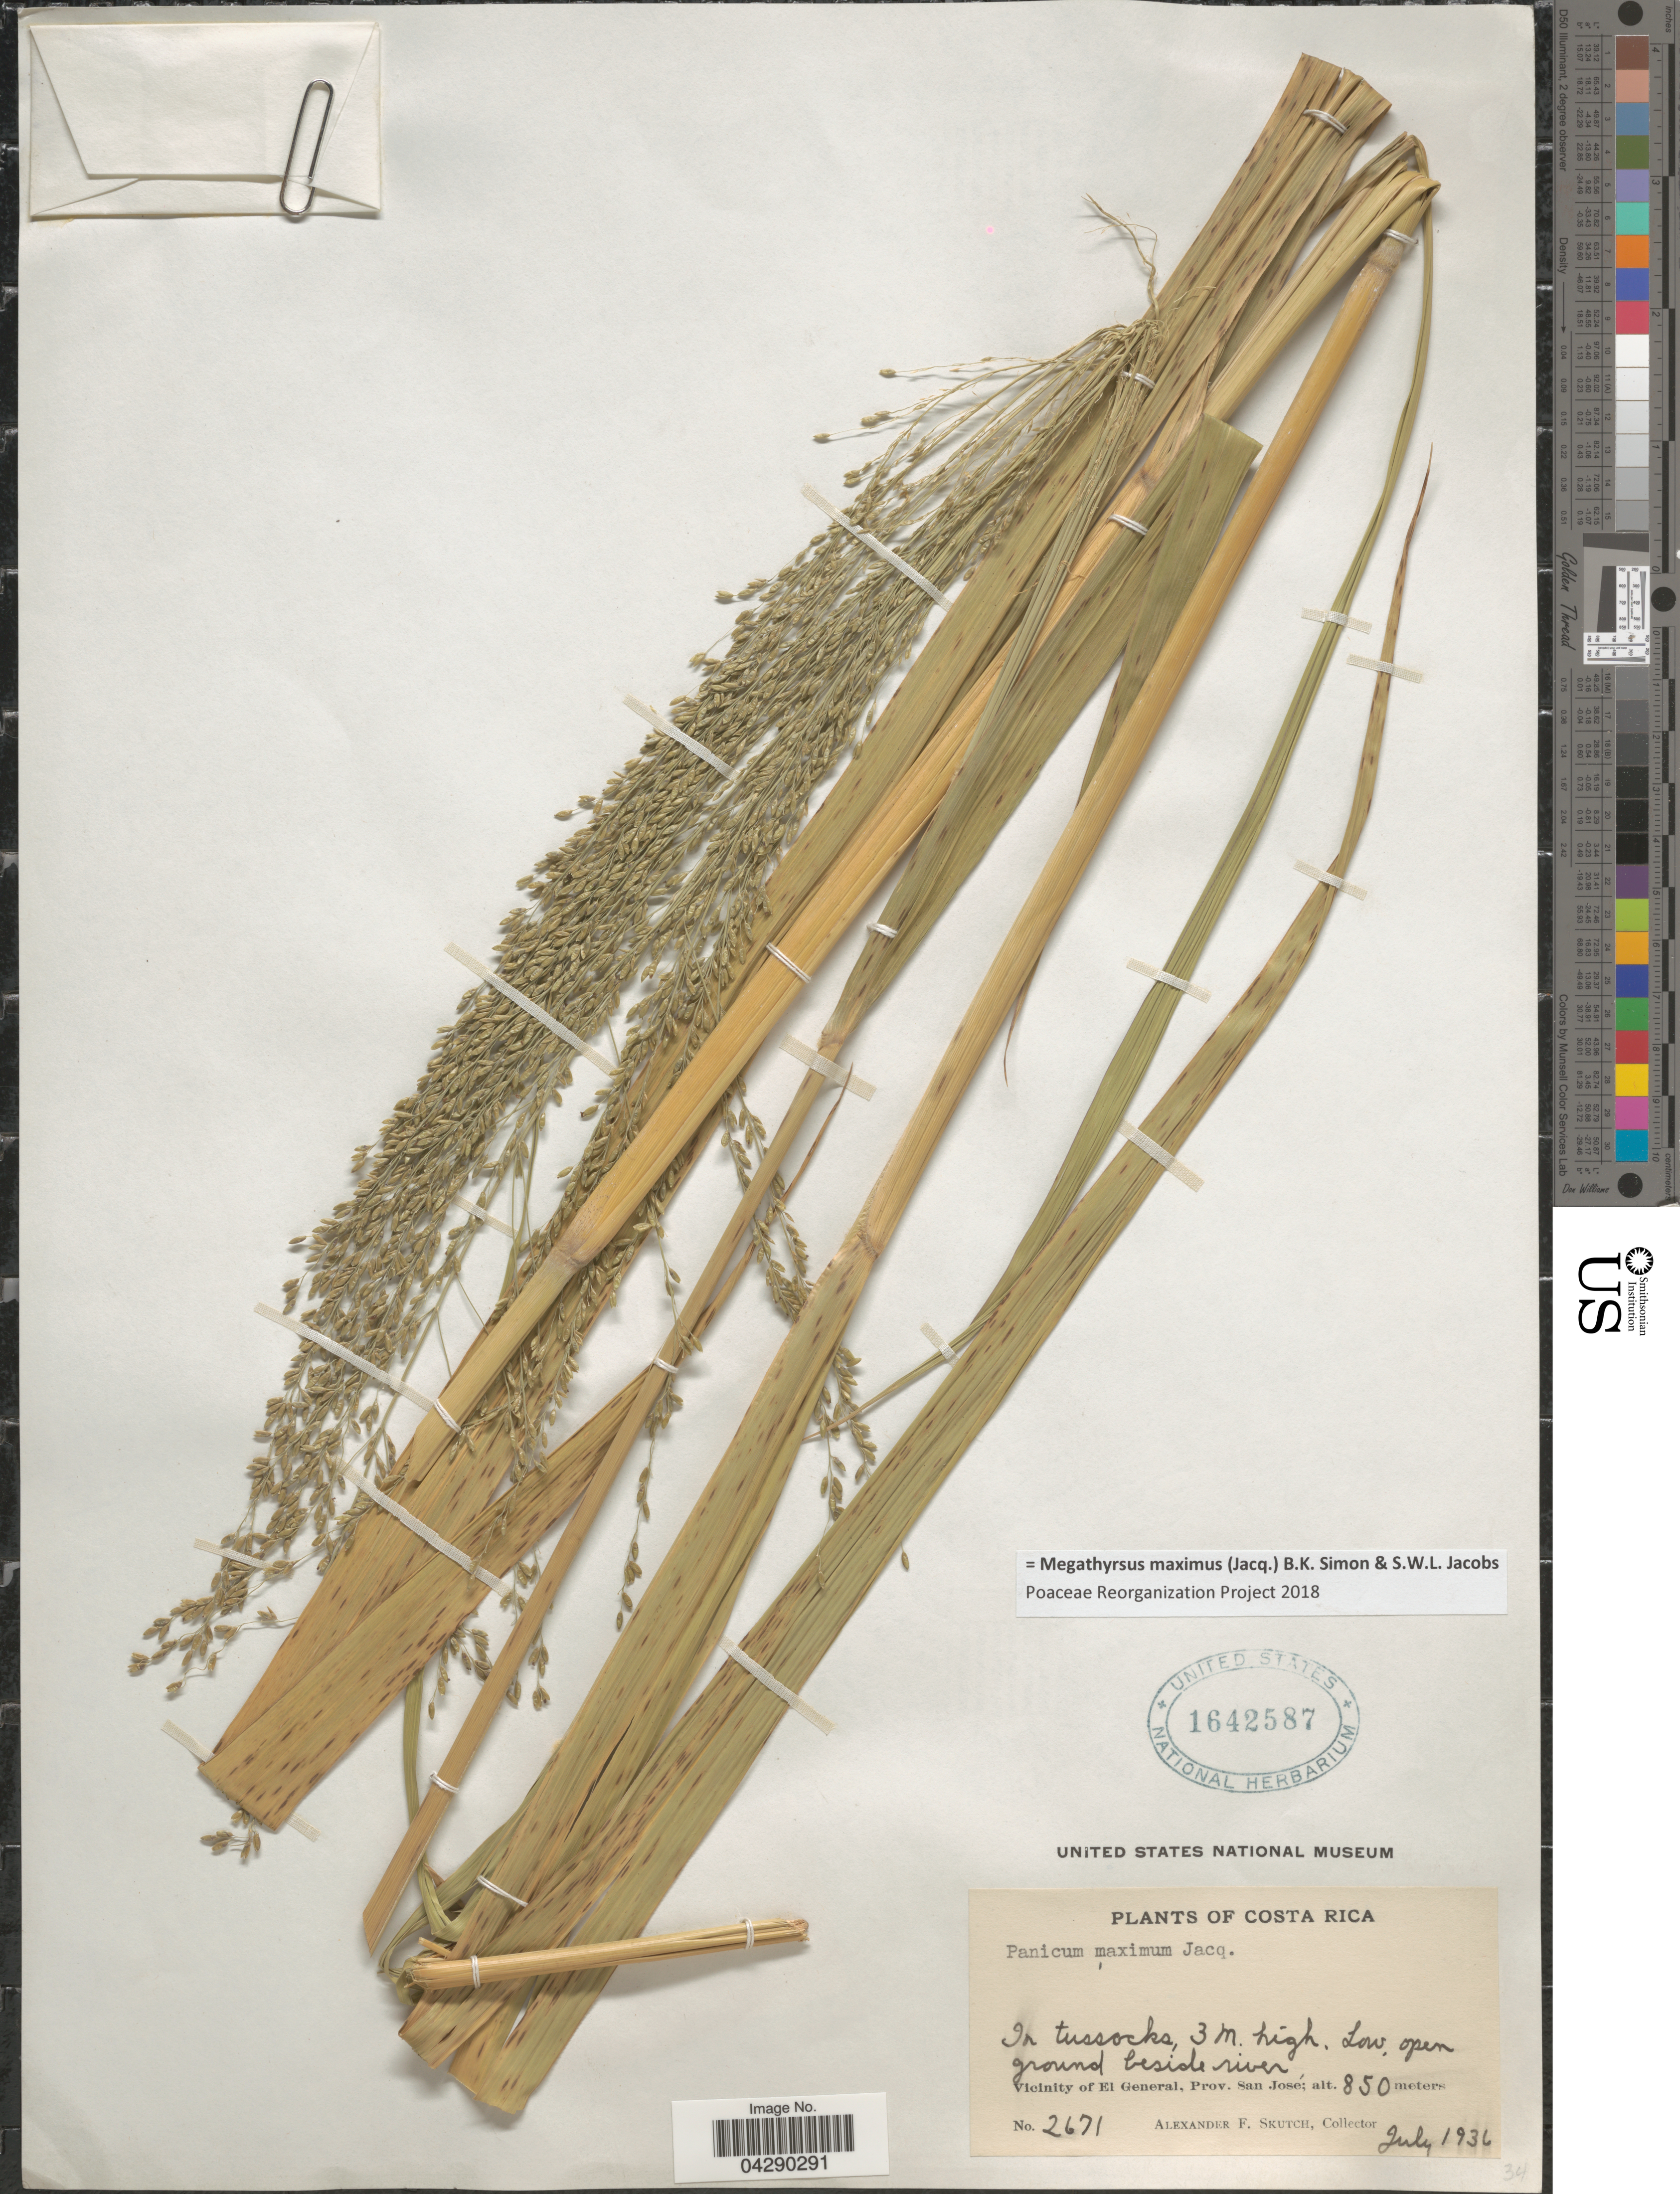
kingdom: Plantae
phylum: Tracheophyta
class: Liliopsida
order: Poales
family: Poaceae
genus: Megathyrsus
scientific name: Megathyrsus maximus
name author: (Jacq.) B.K. Simon & S.W.L. Jacobs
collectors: A. F. Skutch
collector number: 2671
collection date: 1936-07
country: Costa Rica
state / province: San José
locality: Low open ground beside river. Vicinity of El General, Prov. San José.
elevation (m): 850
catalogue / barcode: US 1642587